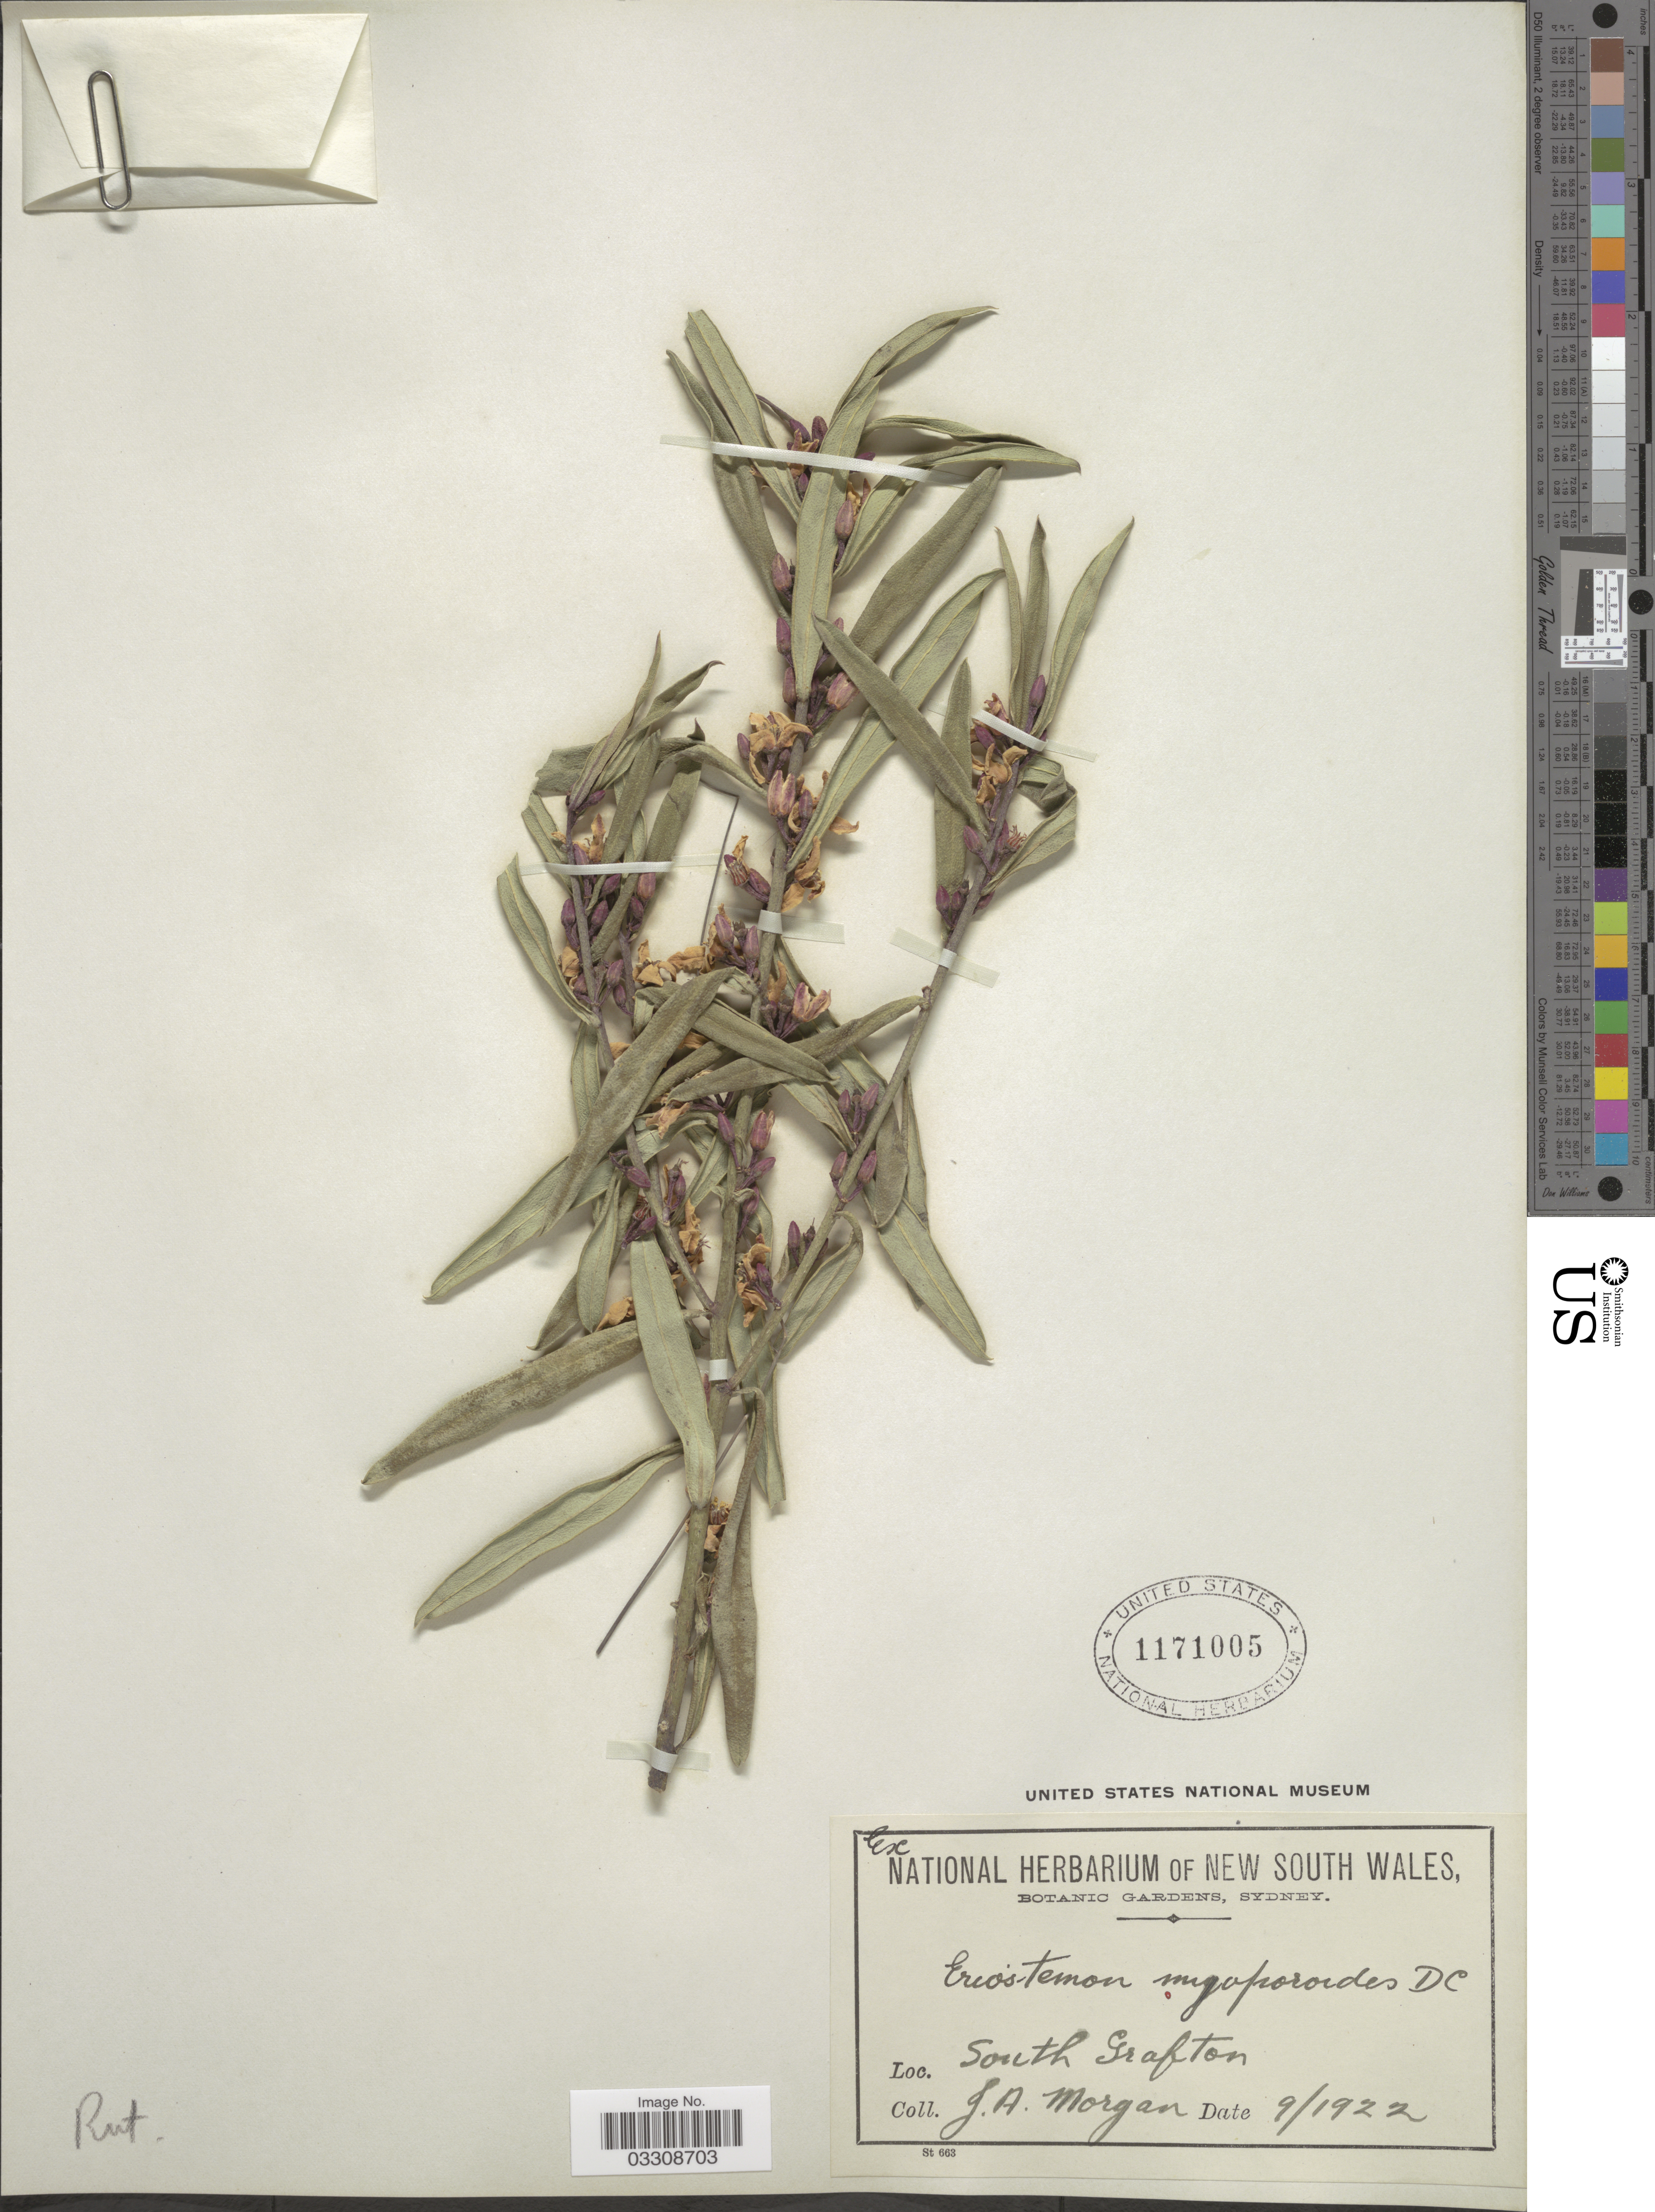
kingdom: Plantae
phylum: Tracheophyta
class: Magnoliopsida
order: Sapindales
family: Rutaceae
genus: Eriostemon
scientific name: Eriostemon myoporoides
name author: DC.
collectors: J. Morgan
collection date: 1922-09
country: Australia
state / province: New South Wales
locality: South Grafton.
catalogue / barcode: US 1171005